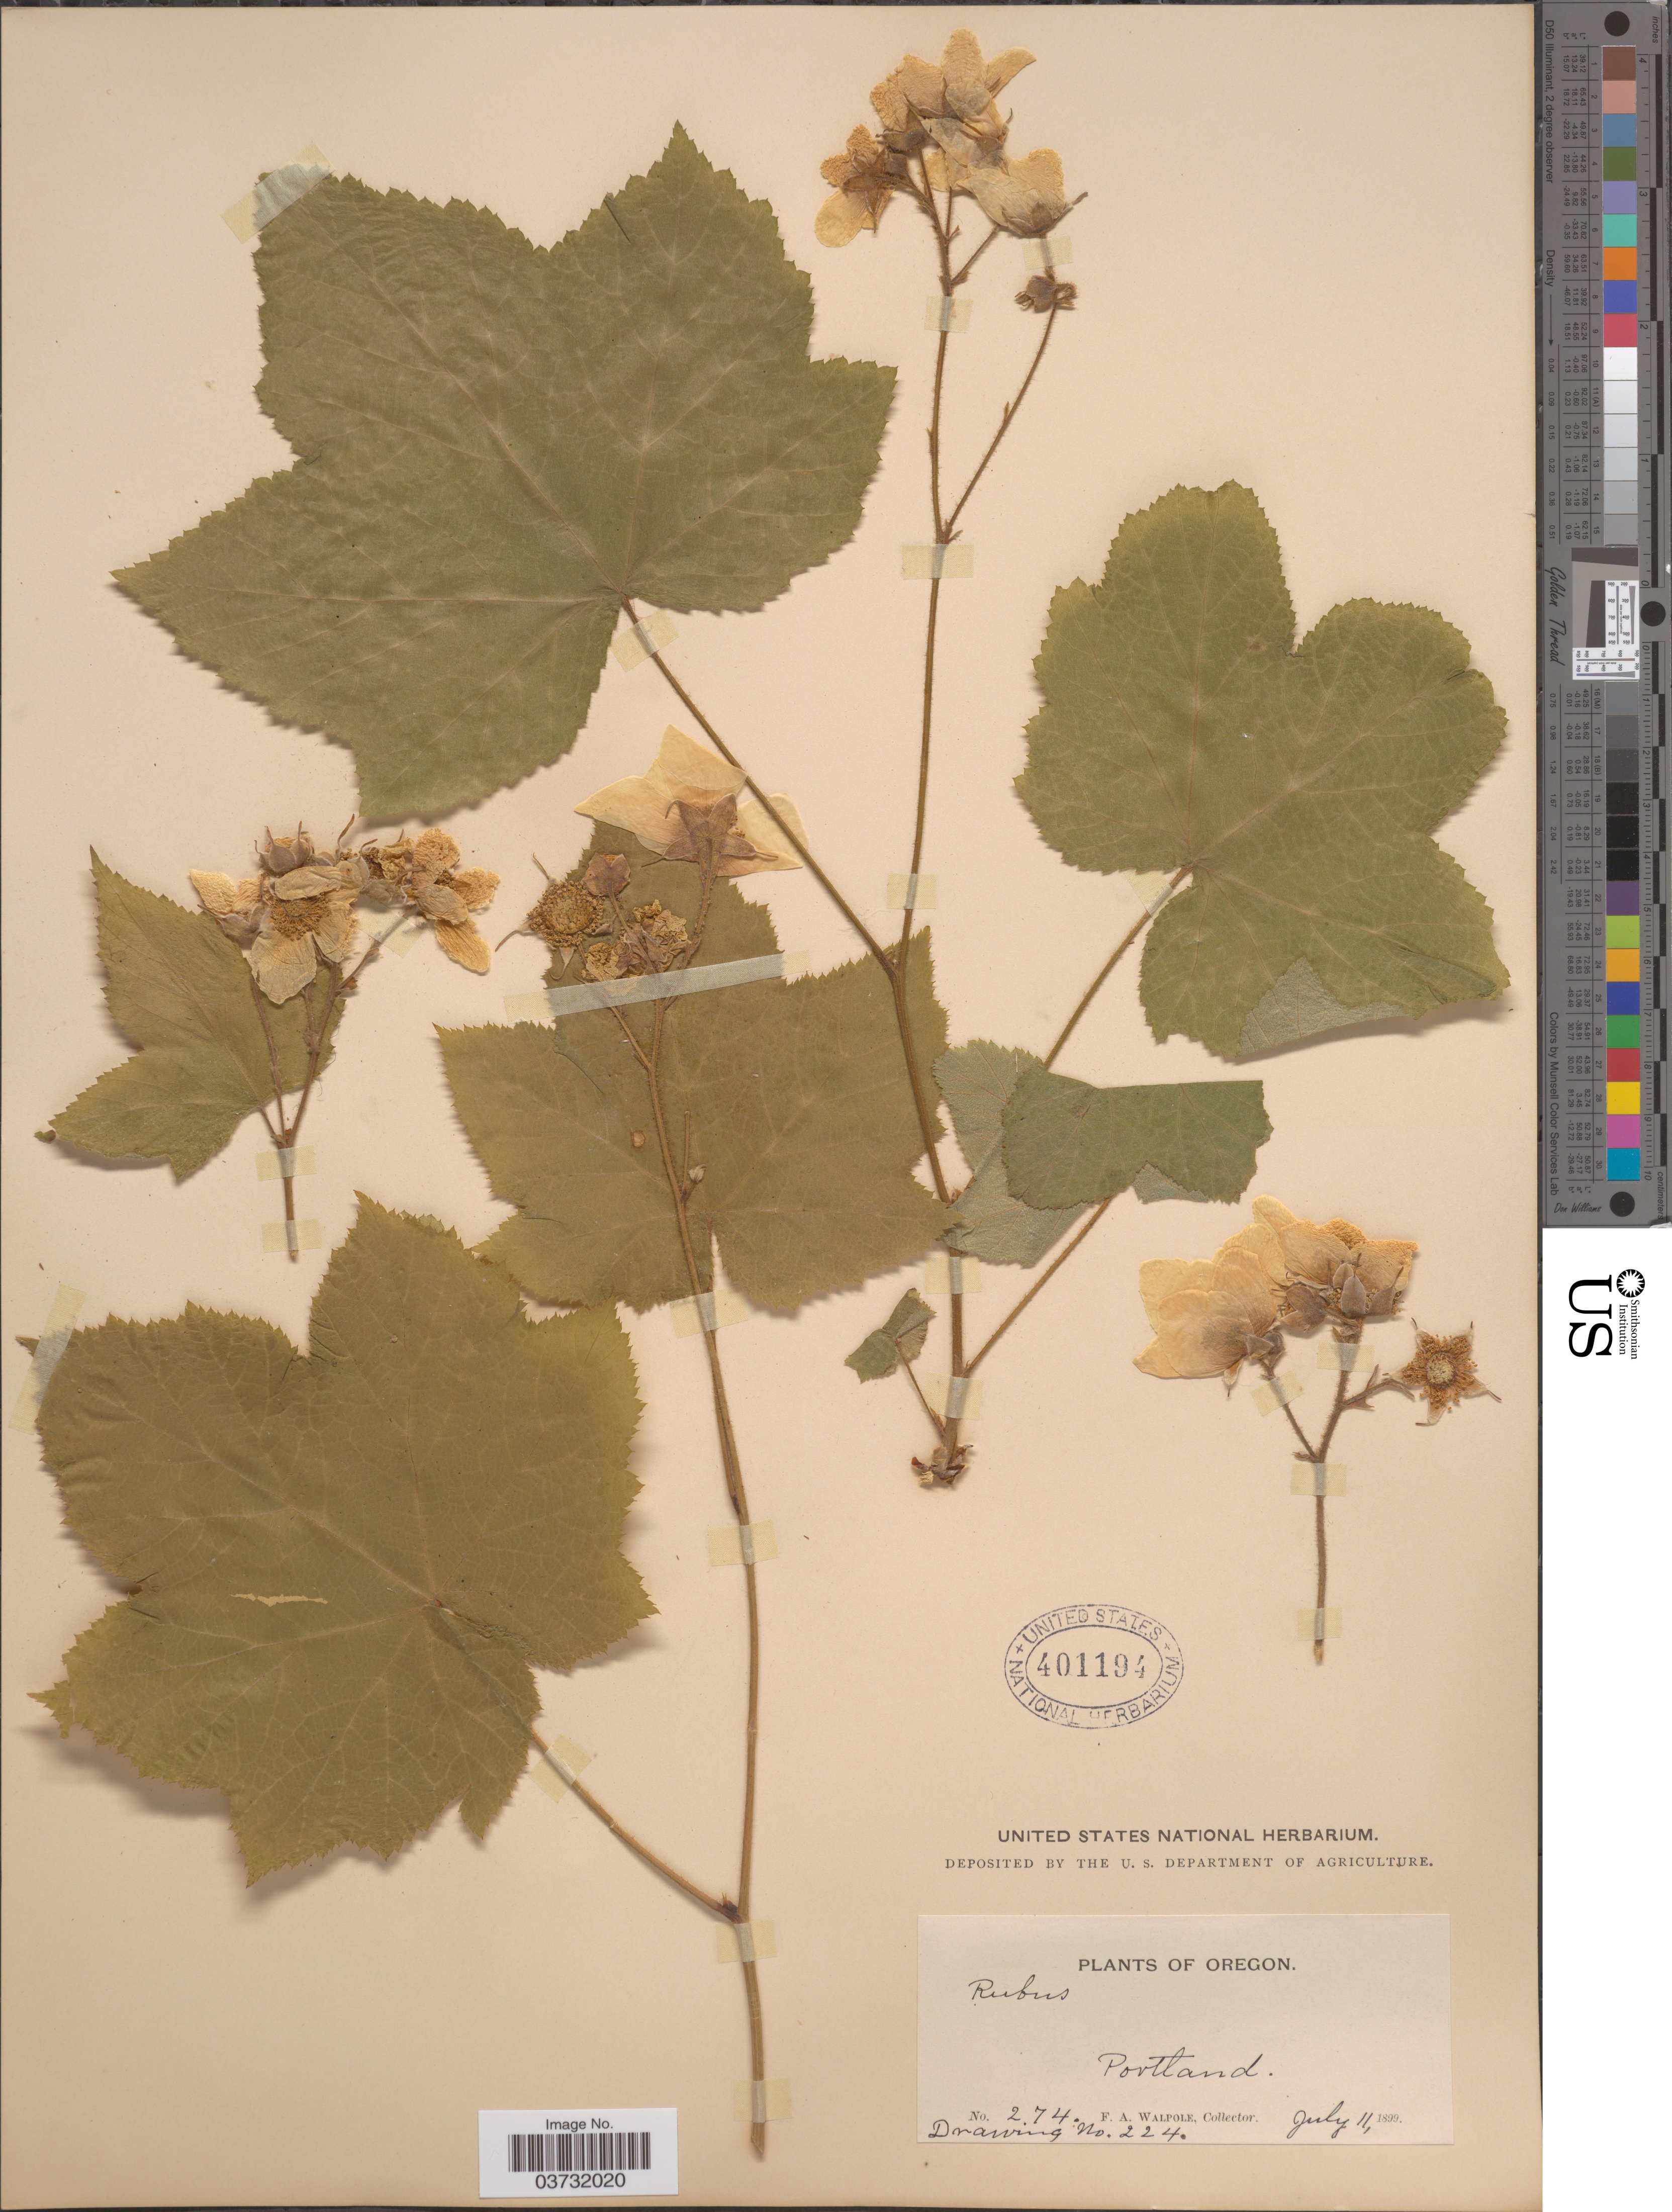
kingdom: Plantae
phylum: Tracheophyta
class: Magnoliopsida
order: Rosales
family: Rosaceae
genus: Rubus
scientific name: Rubus parviflorus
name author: Nutt.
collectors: F. Walpole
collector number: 274/224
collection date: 1899-07-11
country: United States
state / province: Oregon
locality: Portland.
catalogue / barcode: US 401194